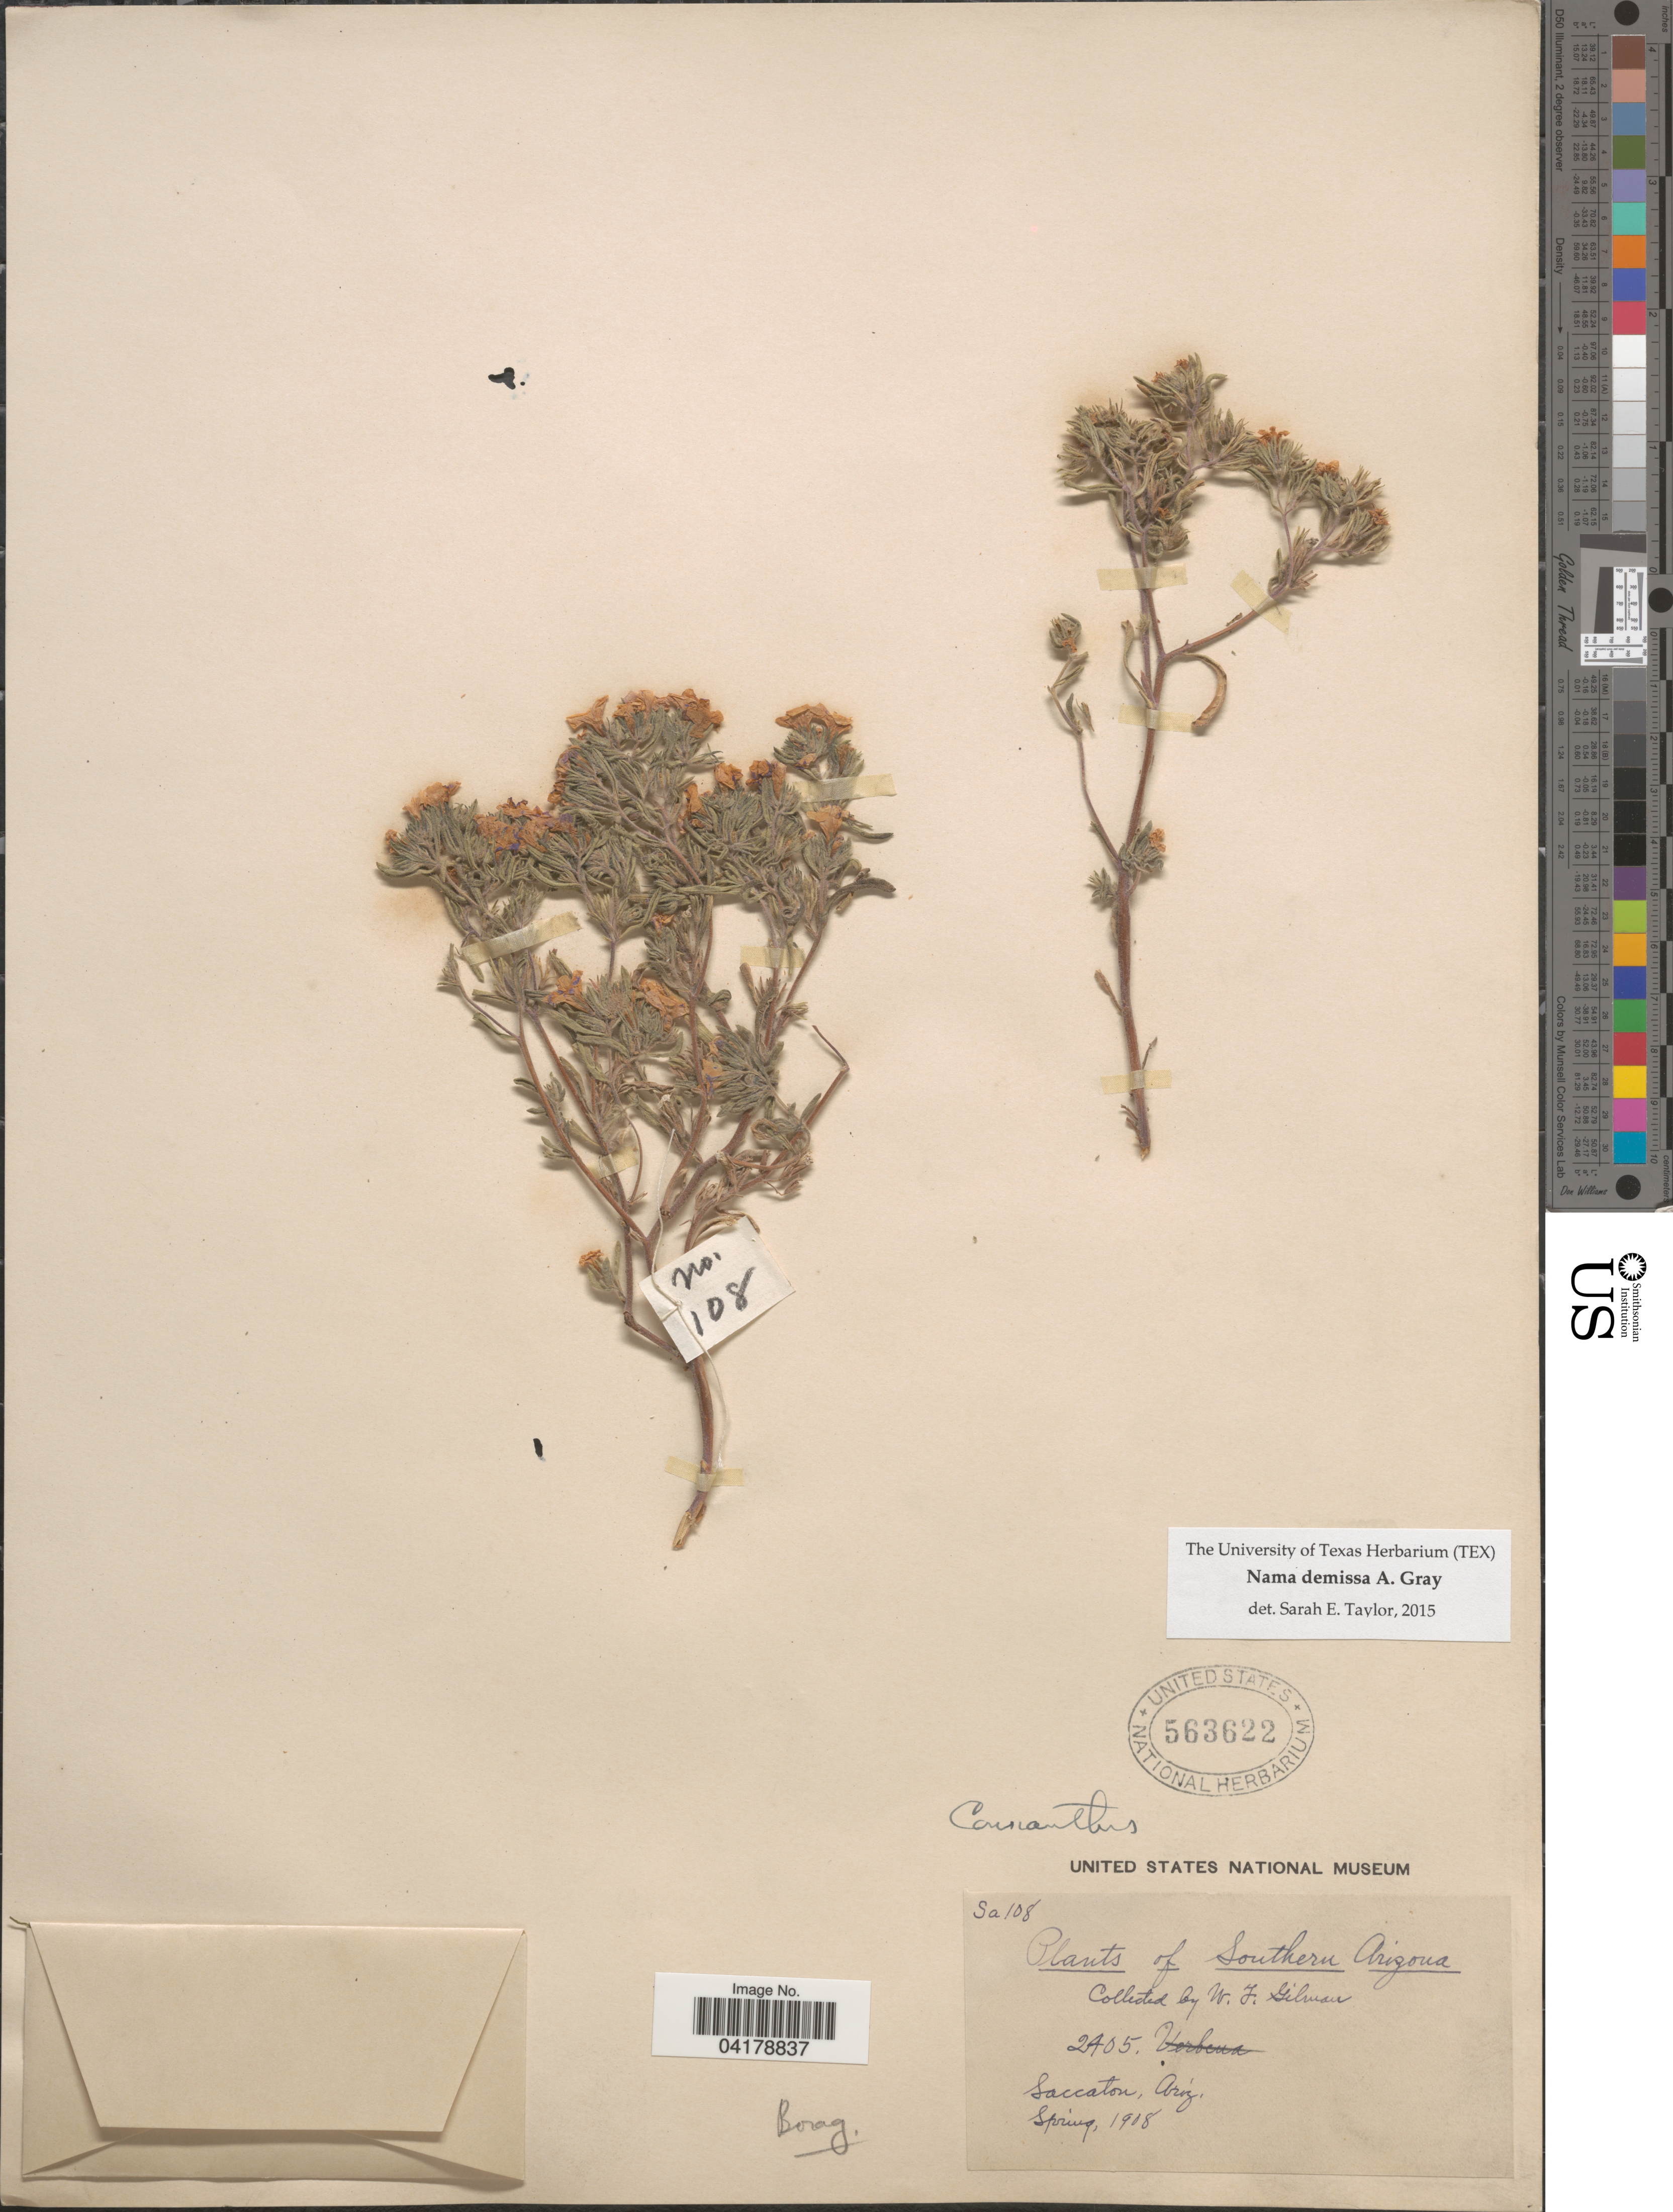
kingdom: Plantae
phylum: Tracheophyta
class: Magnoliopsida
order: Boraginales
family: Namaceae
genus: Nama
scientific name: Nama demissa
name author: A. Gray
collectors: M. F. Gilman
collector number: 2405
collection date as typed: Spring, 1908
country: United States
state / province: Arizona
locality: Southern Arizona. Saccaton.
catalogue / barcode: US 563622